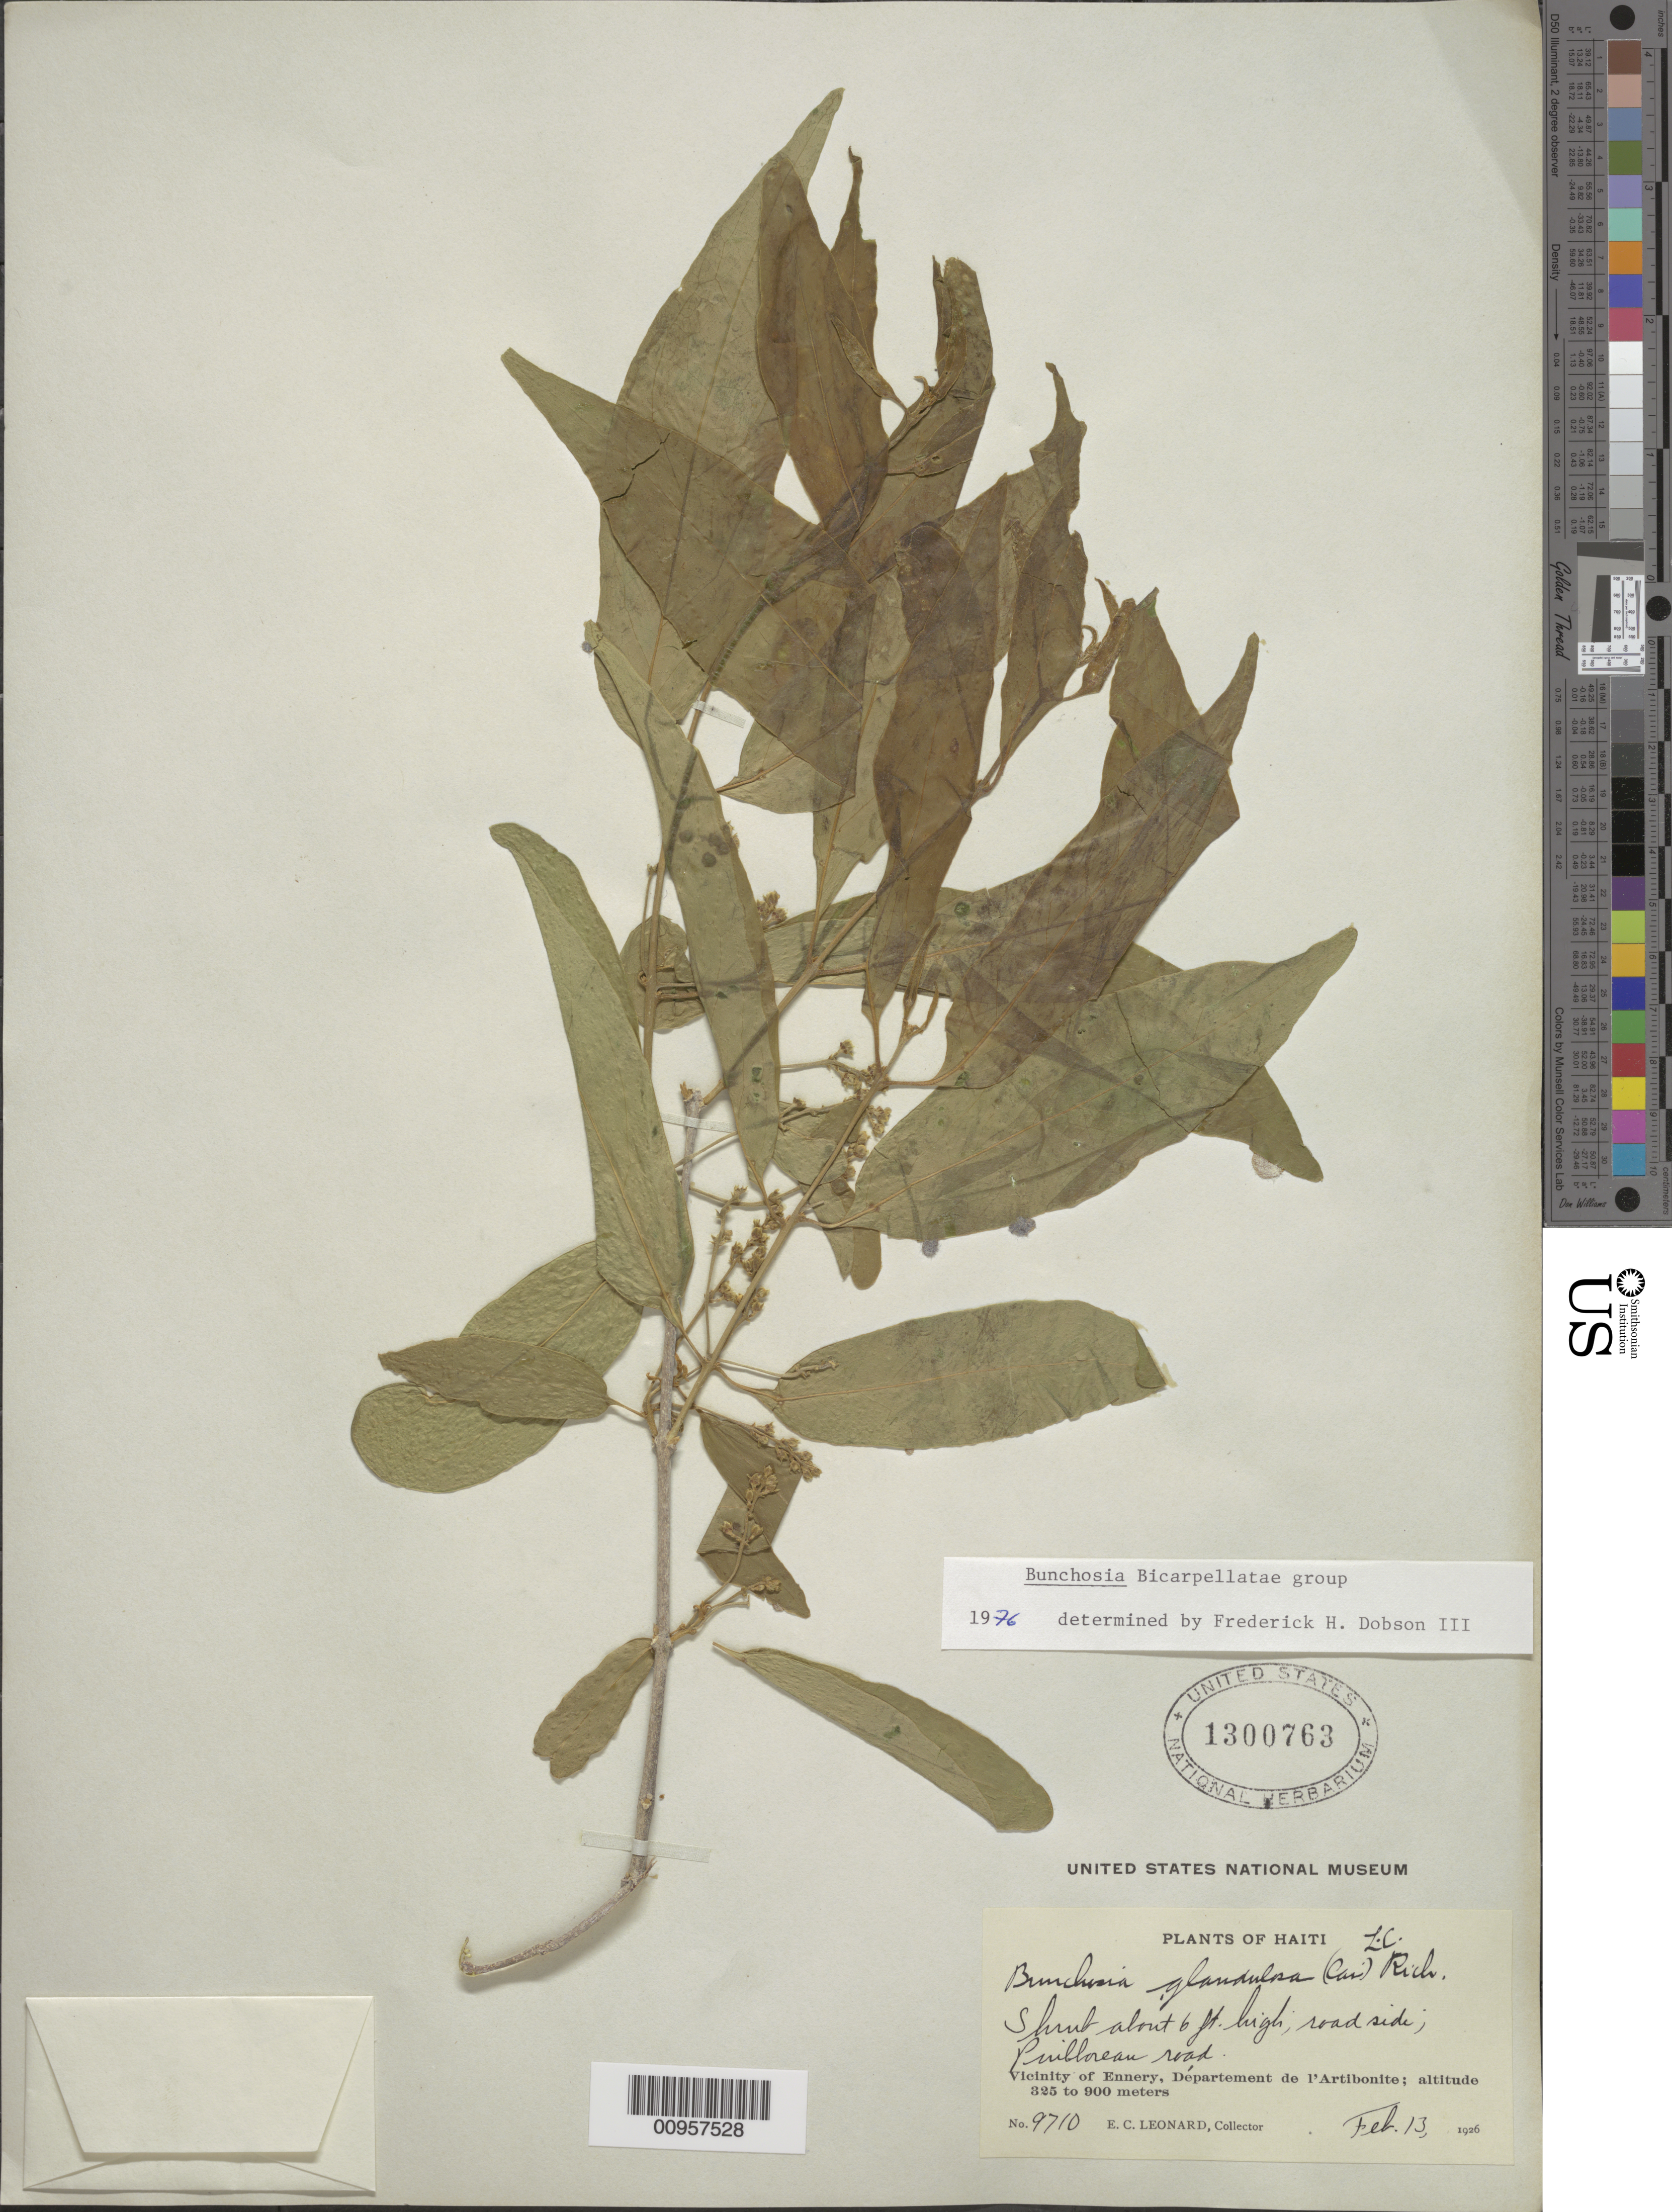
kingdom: Plantae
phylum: Tracheophyta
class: Magnoliopsida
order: Malpighiales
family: Malpighiaceae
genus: Bunchosia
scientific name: Bunchosia glandulosa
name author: (Cav.) DC.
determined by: Dobson, Frederick H.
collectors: E. C. Leonard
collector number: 9710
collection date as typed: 13 Feb 1926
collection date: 1926-02-13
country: Haiti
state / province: Artibonite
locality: Vicinity of Ennery, Puilboreau Road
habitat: Roadside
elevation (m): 325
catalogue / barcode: US 1300763